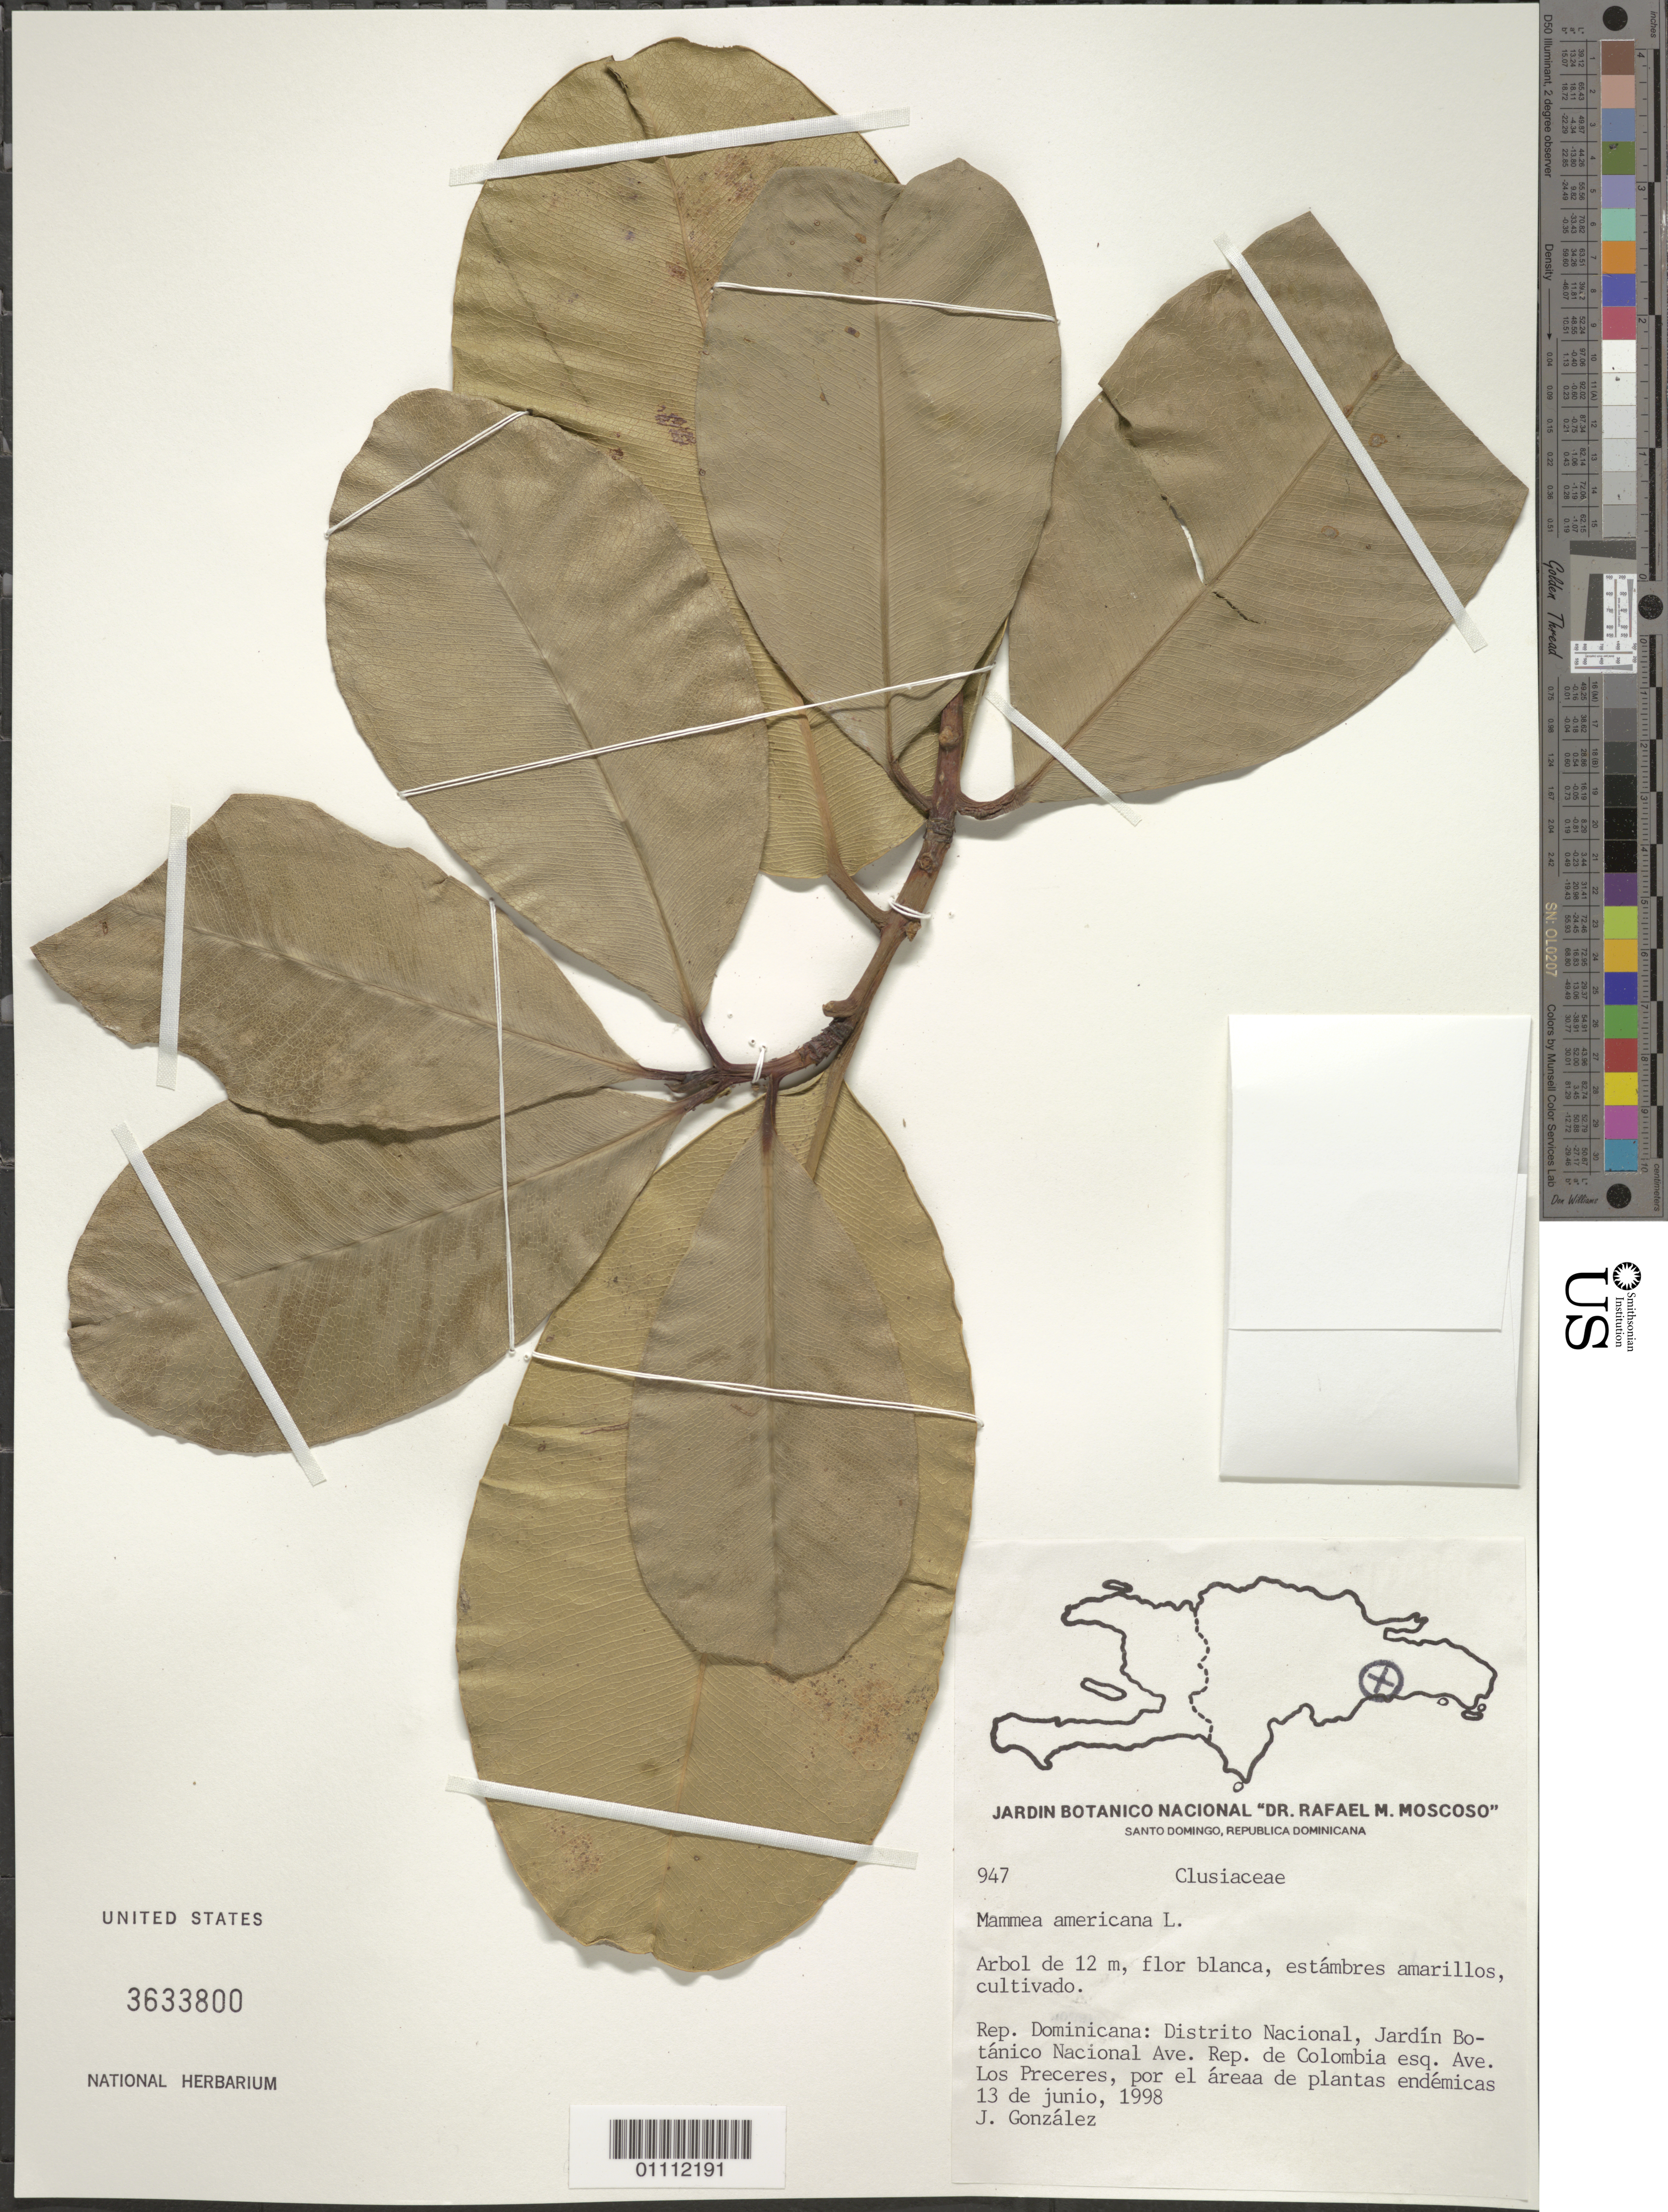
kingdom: Plantae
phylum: Tracheophyta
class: Magnoliopsida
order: Malpighiales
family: Calophyllaceae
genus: Mammea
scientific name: Mammea americana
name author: L.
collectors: J. González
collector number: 947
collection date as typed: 13 Jun 1995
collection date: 1995-06-13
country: Dominican Republic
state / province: Distrito Nacional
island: Hispaniola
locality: Jardín Botánico Nacional Ave. Rep. de Colombia esq. Ave. Los Preceres, Plaza Central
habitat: Por el áreas de plantas endémicas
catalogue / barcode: US 3633800